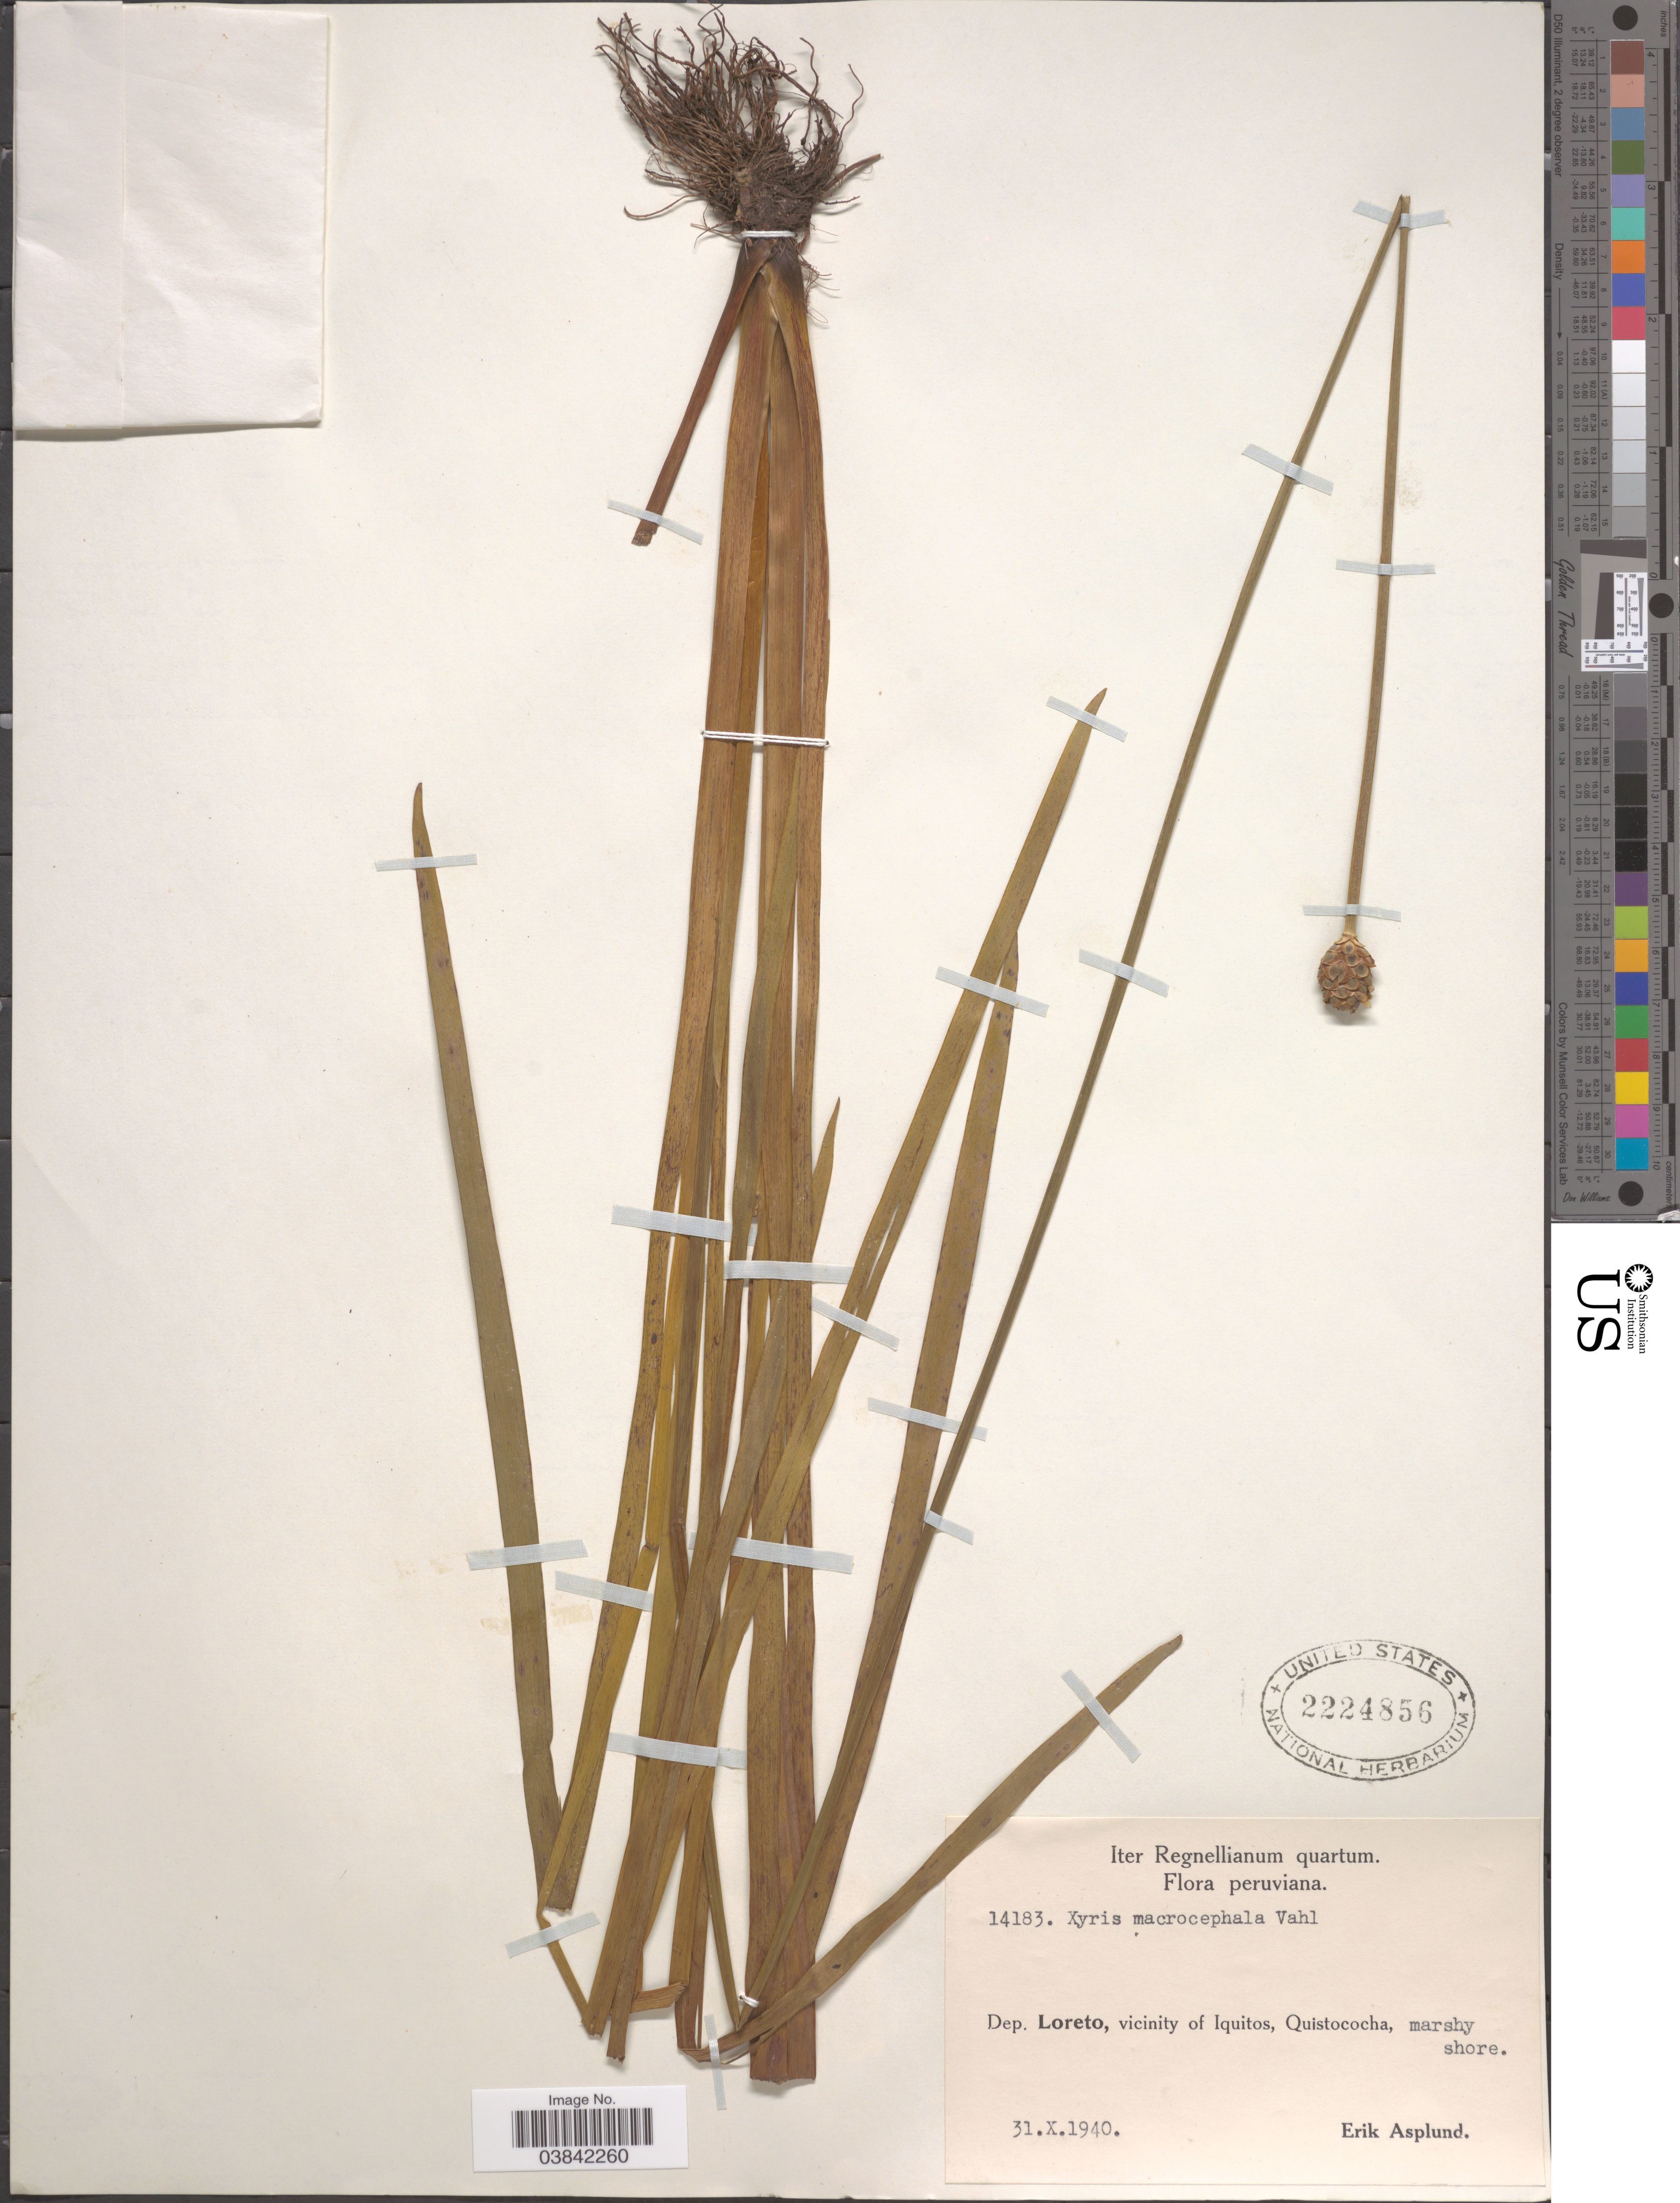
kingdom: Plantae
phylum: Tracheophyta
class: Liliopsida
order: Poales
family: Xyridaceae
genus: Xyris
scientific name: Xyris jupicai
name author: Rich.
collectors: E. Asplund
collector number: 14183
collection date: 1940-10-31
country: Peru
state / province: Loreto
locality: Dep. Loreto, vicinity of Iquitos, Quistococha.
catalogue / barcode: US 2224856